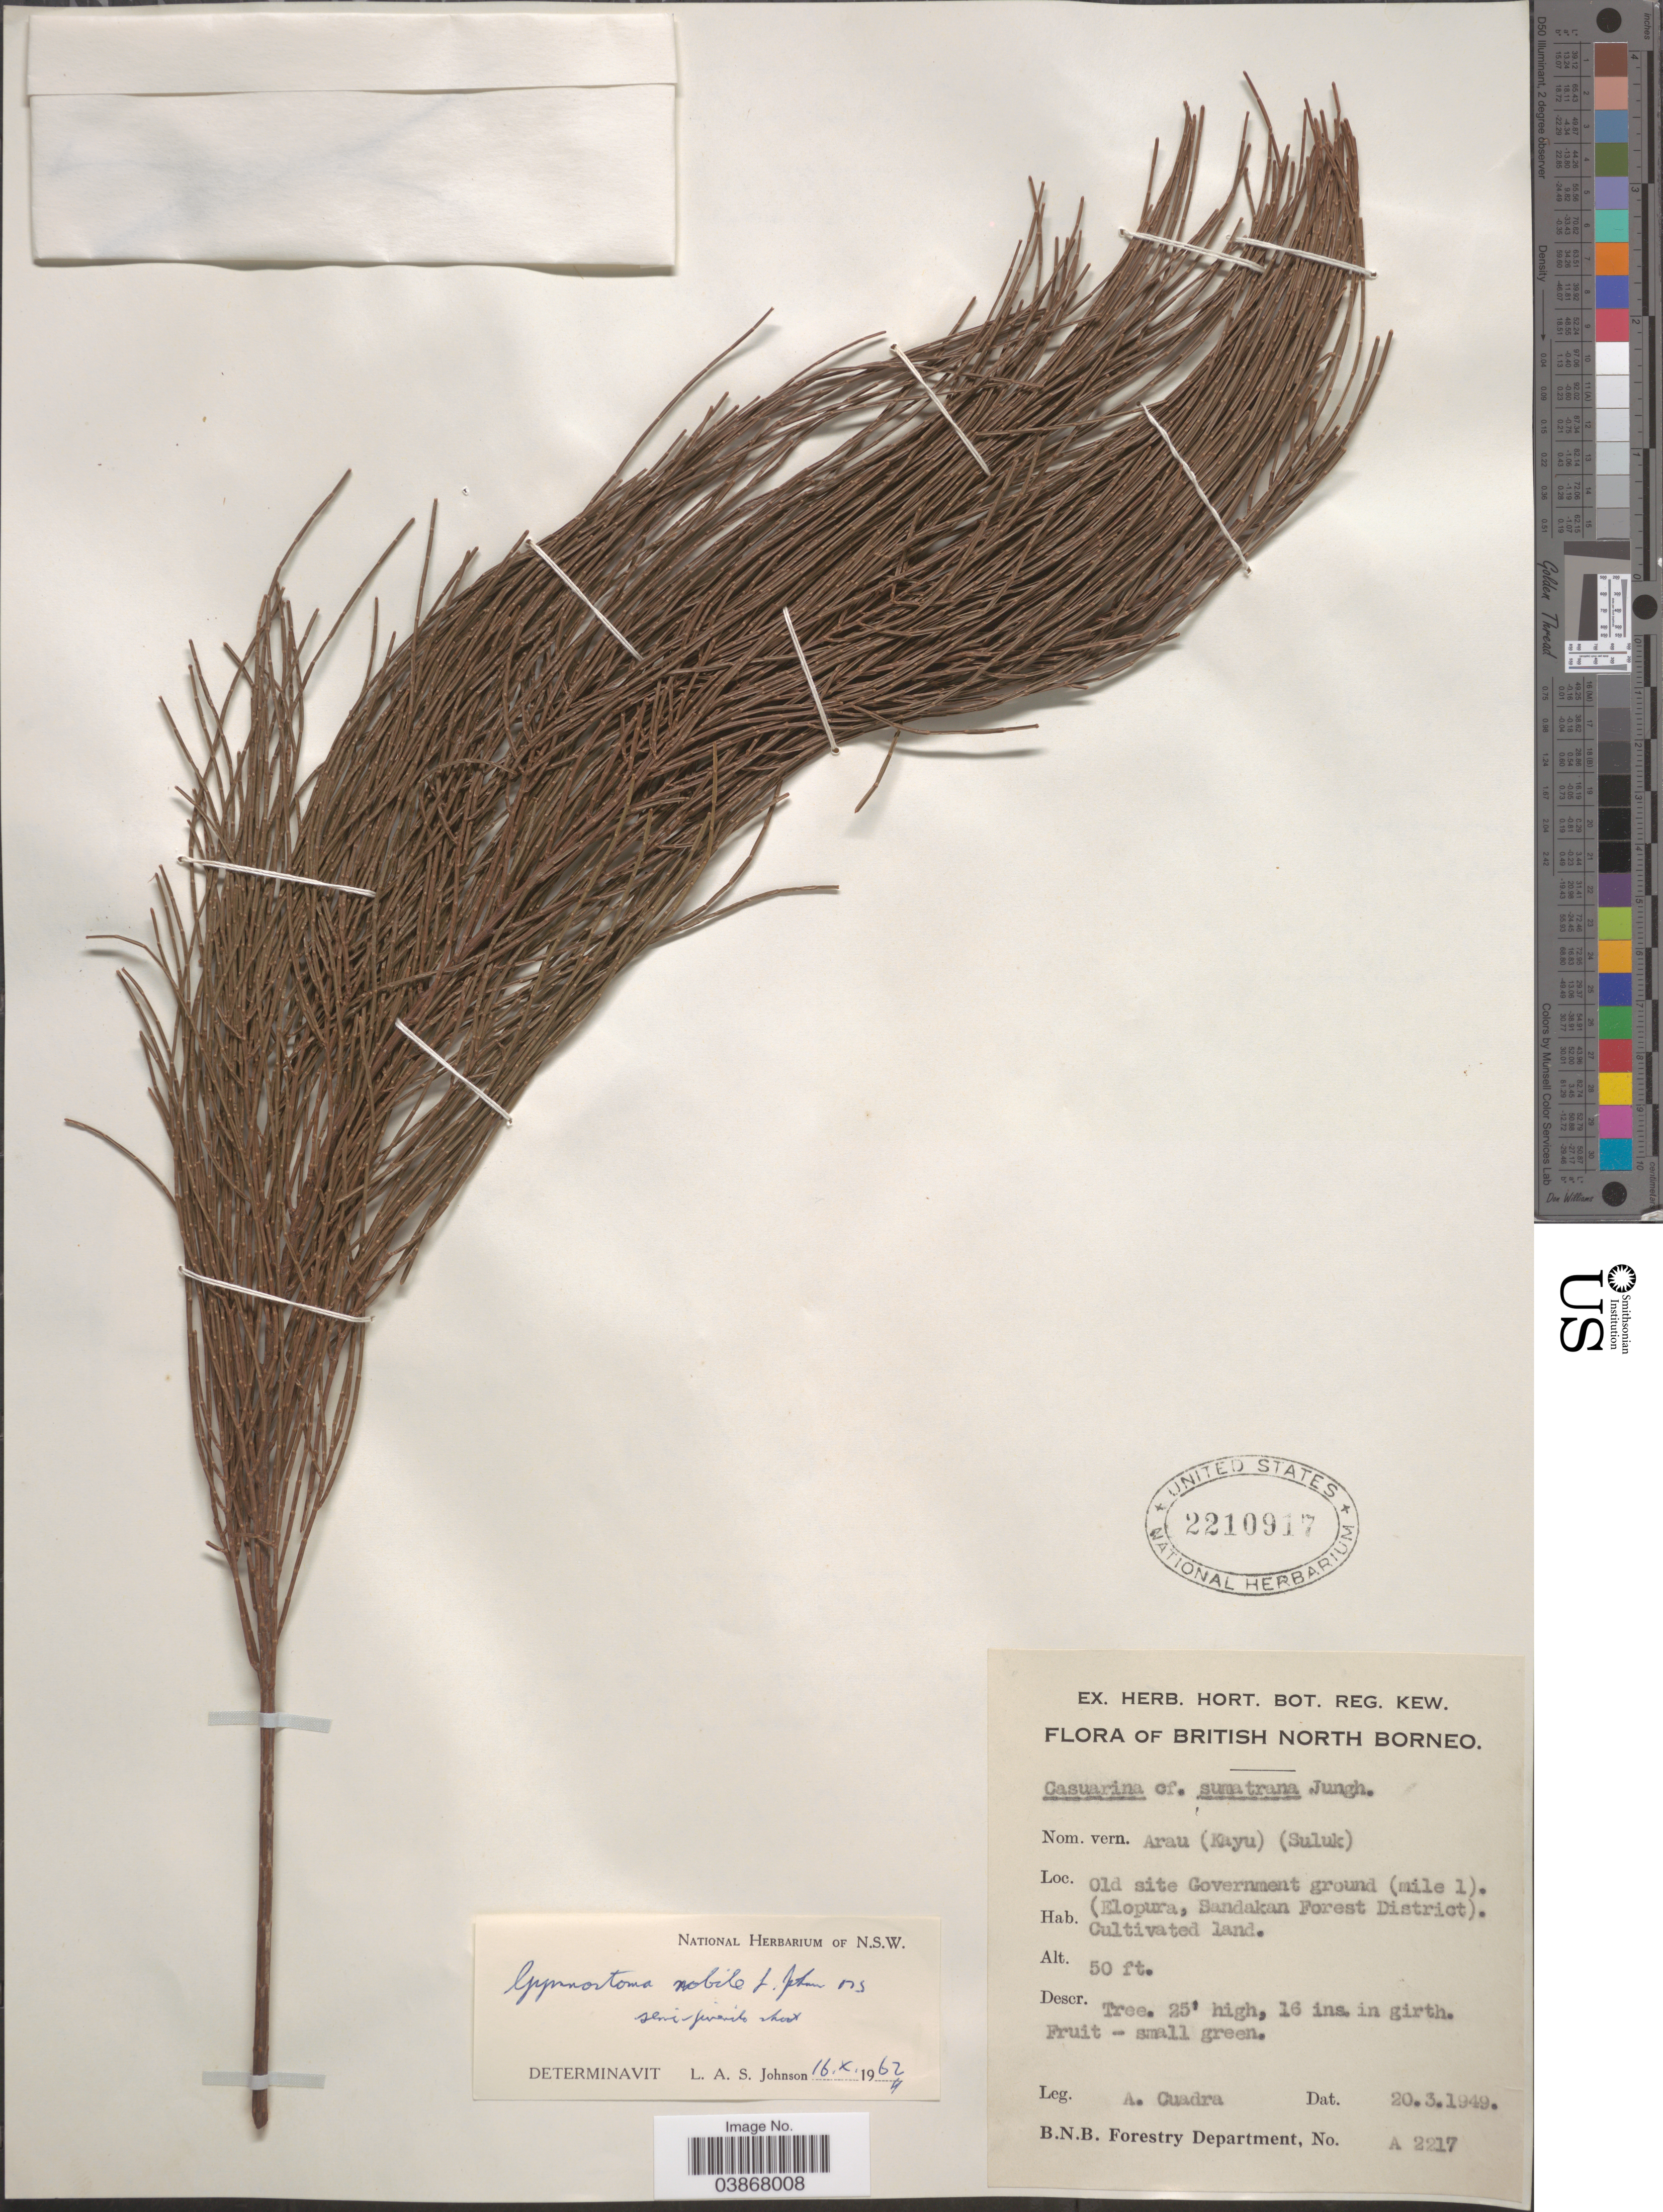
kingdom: Plantae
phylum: Tracheophyta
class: Magnoliopsida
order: Fagales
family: Casuarinaceae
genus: Gymnostoma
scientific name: Gymnostoma nobile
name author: (Whitmore) L.A.S. Johnson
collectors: A. Cuadra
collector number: A 2217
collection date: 1949-03-20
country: Malaysia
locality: British North Borneo. Old site Government ground (mile 1). (Elopura, Sandakant Forest District).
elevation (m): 15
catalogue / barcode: US 2210917